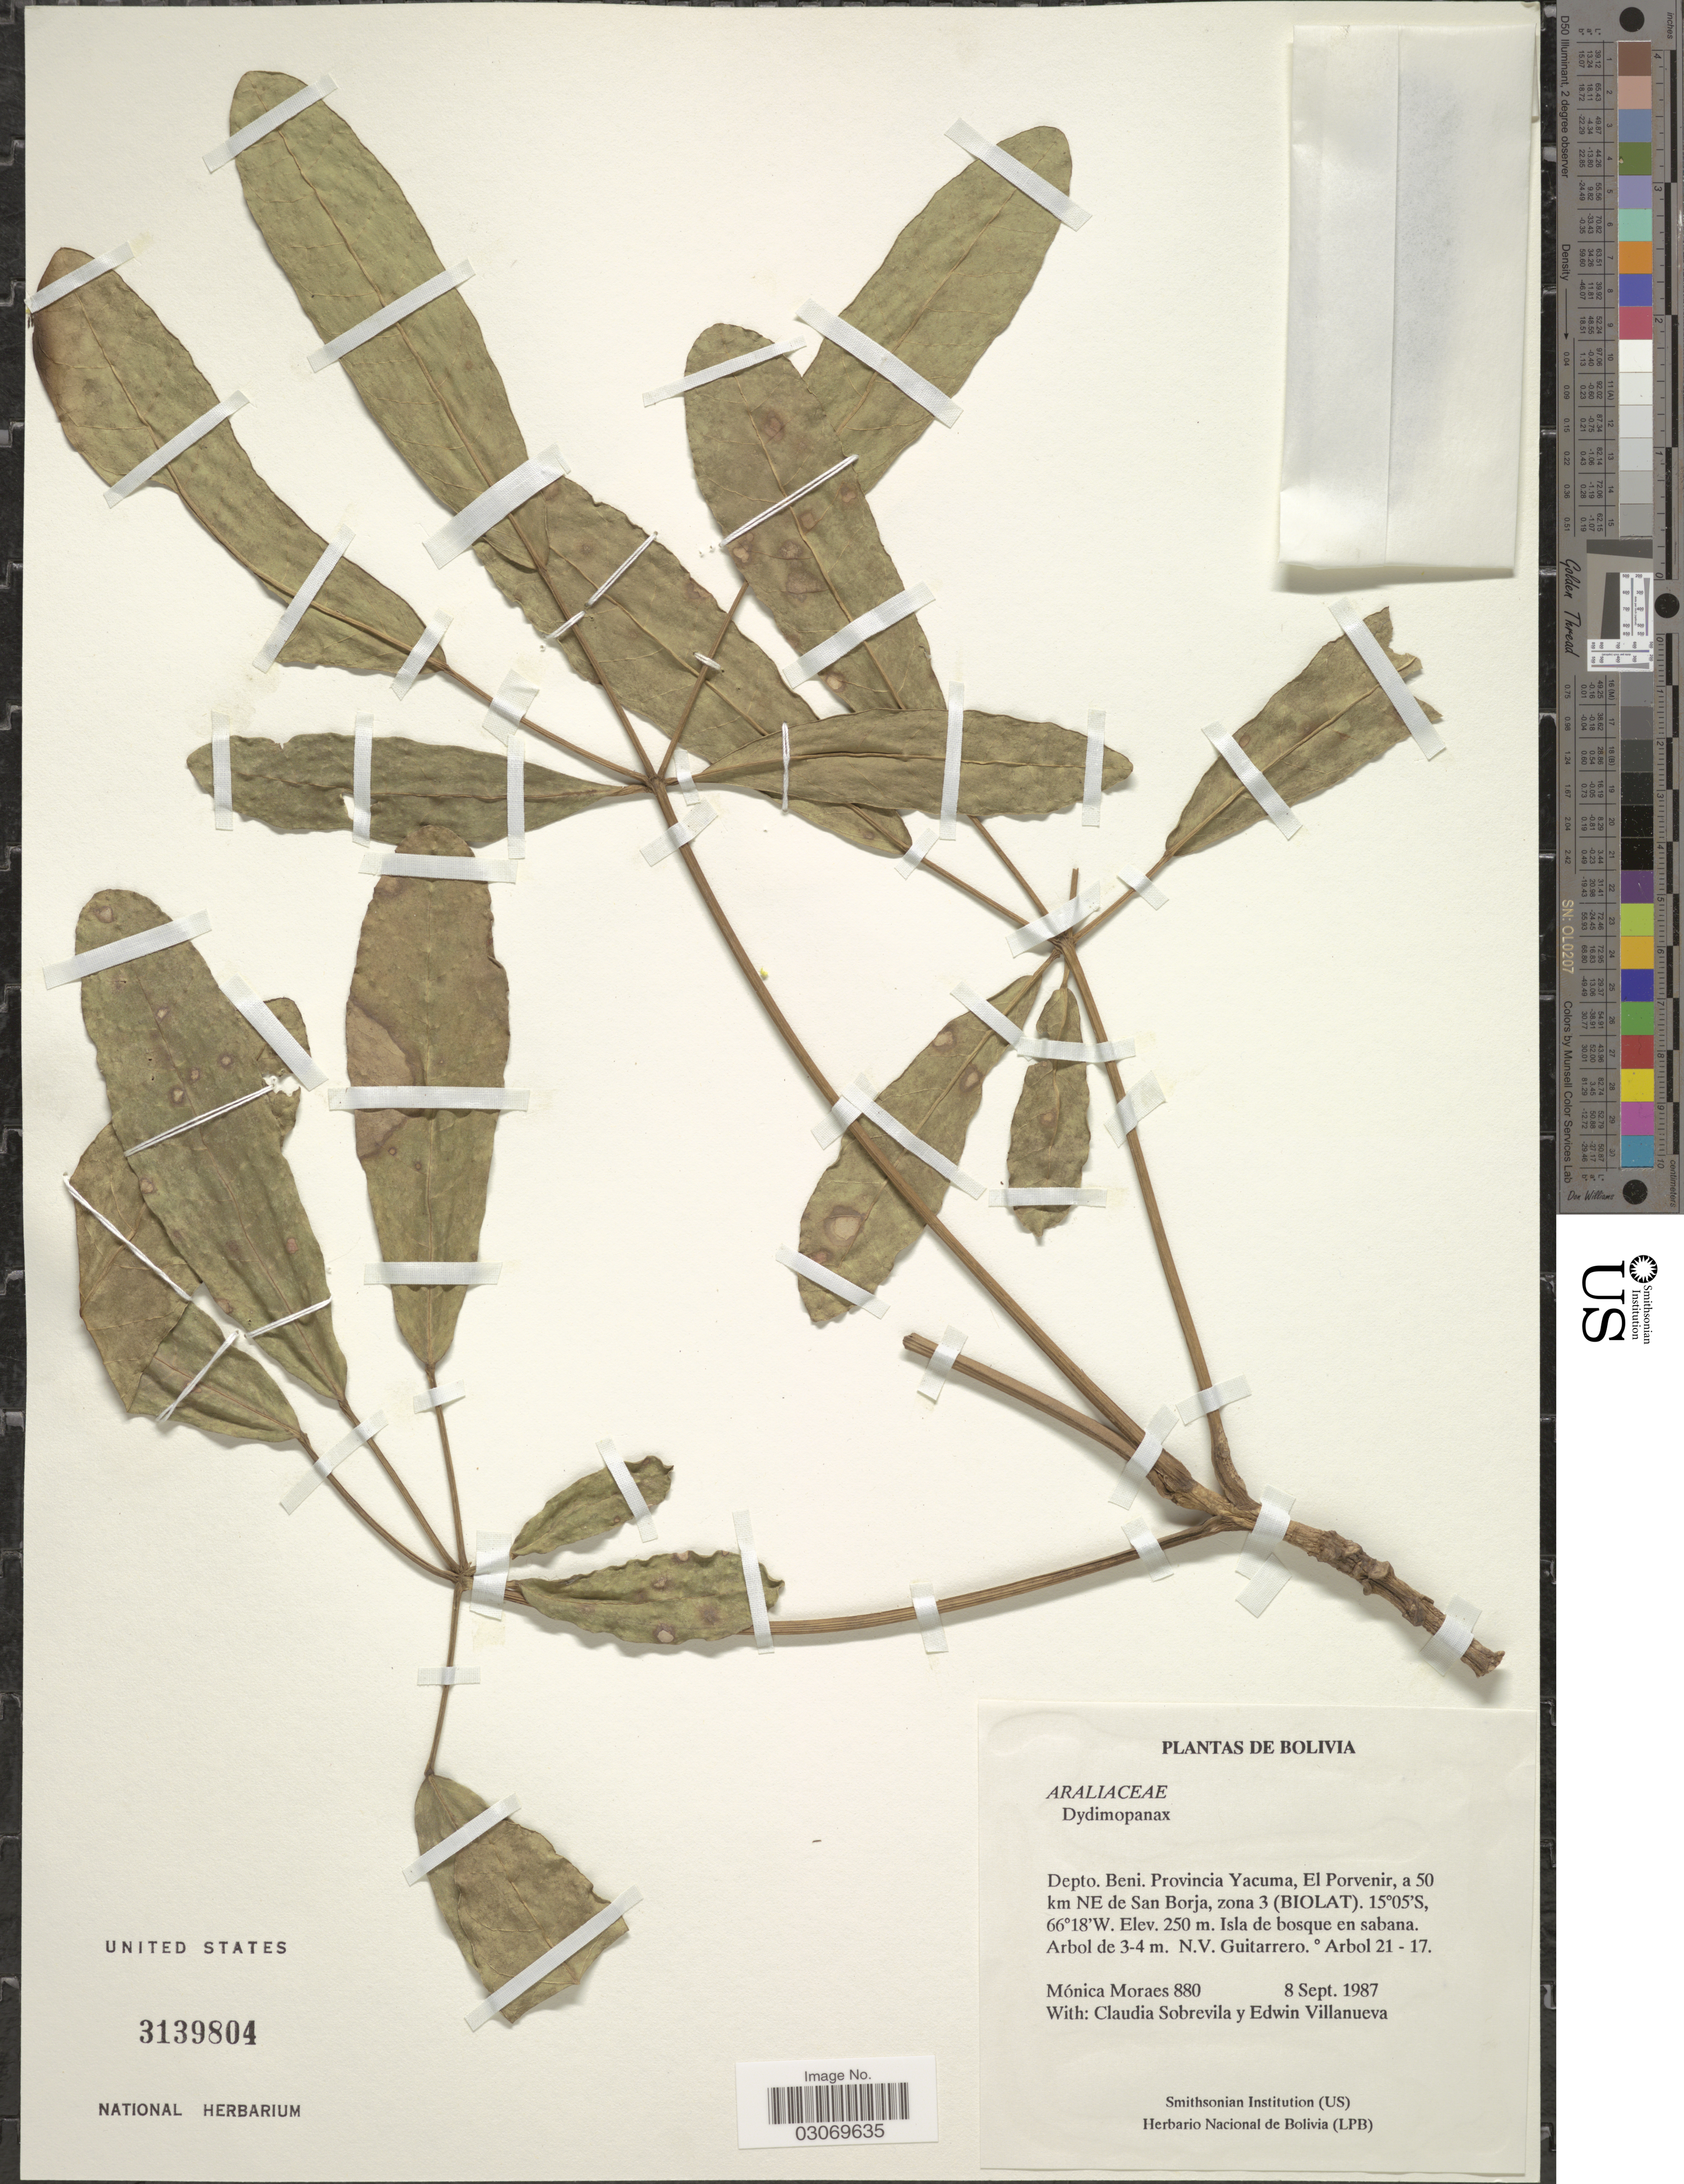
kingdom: Plantae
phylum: Tracheophyta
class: Magnoliopsida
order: Apiales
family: Araliaceae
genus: Schefflera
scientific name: Schefflera sp.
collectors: M. Moraes, C. Sobrevila & E. Villanueva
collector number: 880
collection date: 1987-09-08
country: Bolivia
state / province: Beni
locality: Depto. Beni. Provincia Yacuma, El Porvenir, a 50 km NE de San Borja, zona 3 (Biolat).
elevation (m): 250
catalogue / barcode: US 3139804